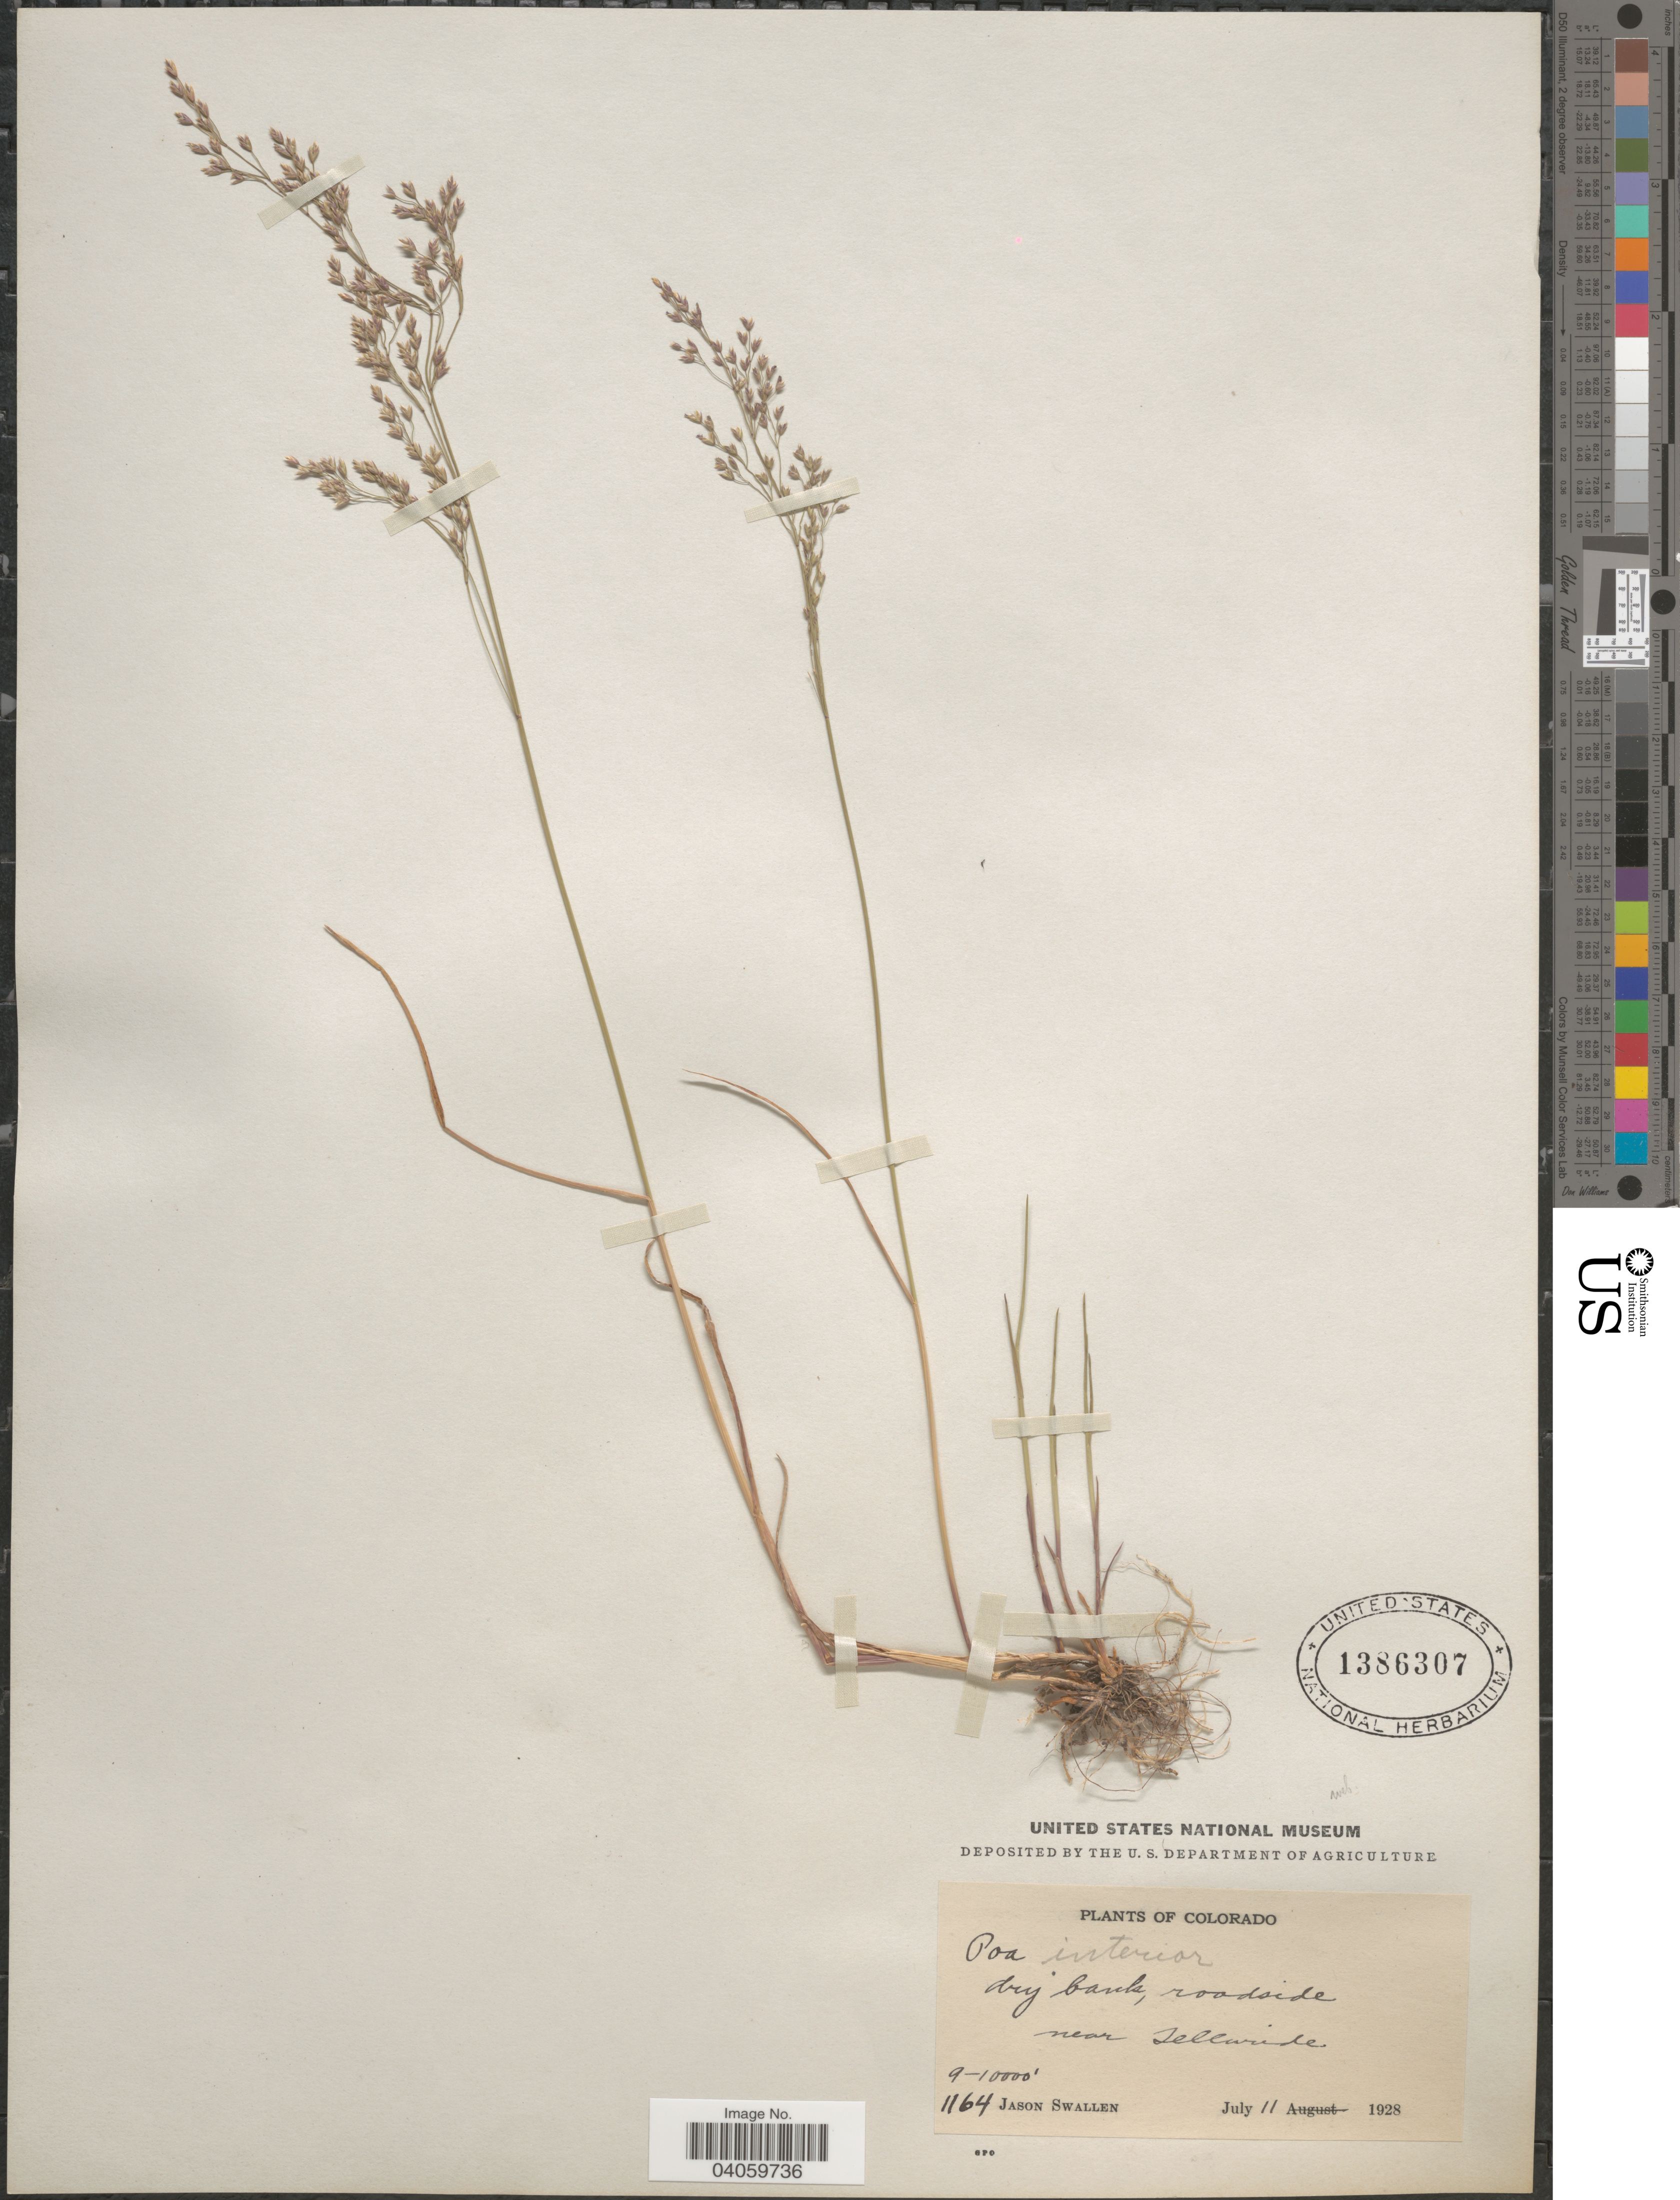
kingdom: Plantae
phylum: Tracheophyta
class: Liliopsida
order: Poales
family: Poaceae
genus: Poa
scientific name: Poa interior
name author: Rydb.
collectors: J. R. Swallen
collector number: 1164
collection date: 1928-07-11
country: United States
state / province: Colorado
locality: Dry bank, roadside near Telluride.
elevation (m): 2743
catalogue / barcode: US 1386307